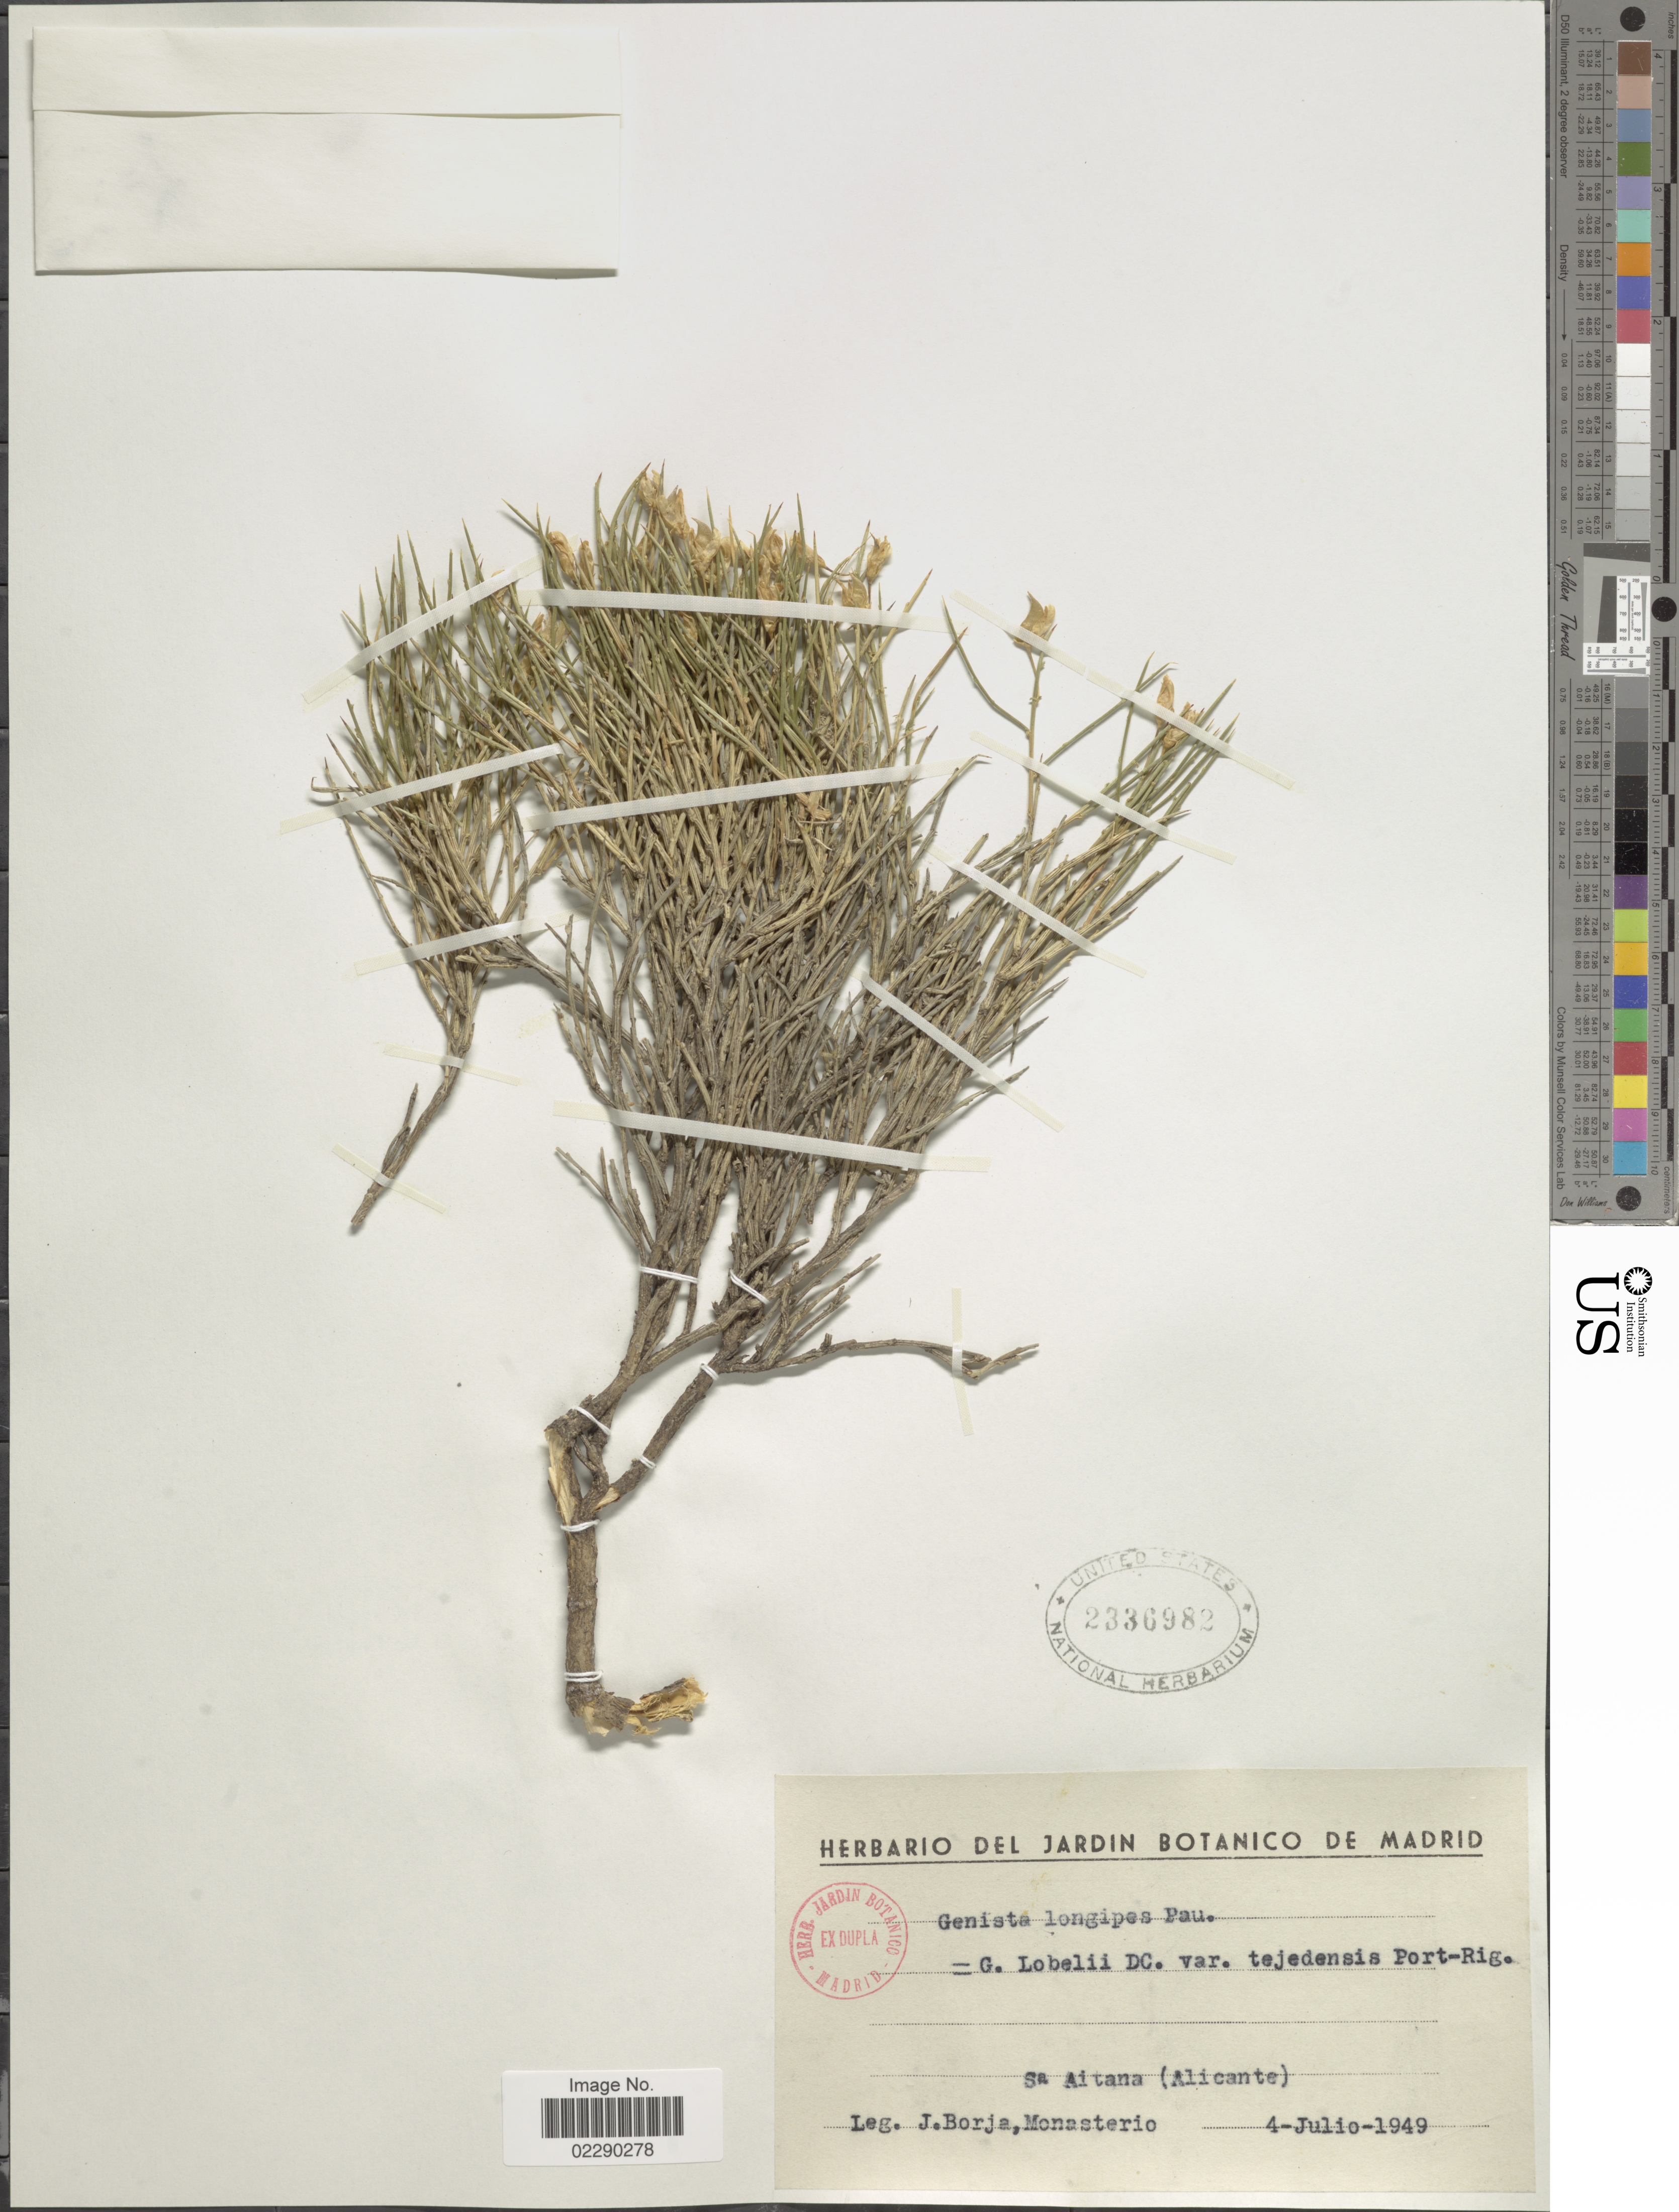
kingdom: Plantae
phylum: Tracheophyta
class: Magnoliopsida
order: Fabales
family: Fabaceae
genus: Genista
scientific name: Genista lobelii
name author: DC.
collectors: J. Borja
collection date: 1949-07-04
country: Spain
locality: Sa Aitana (Alicante), Monasterio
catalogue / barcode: US 2336982